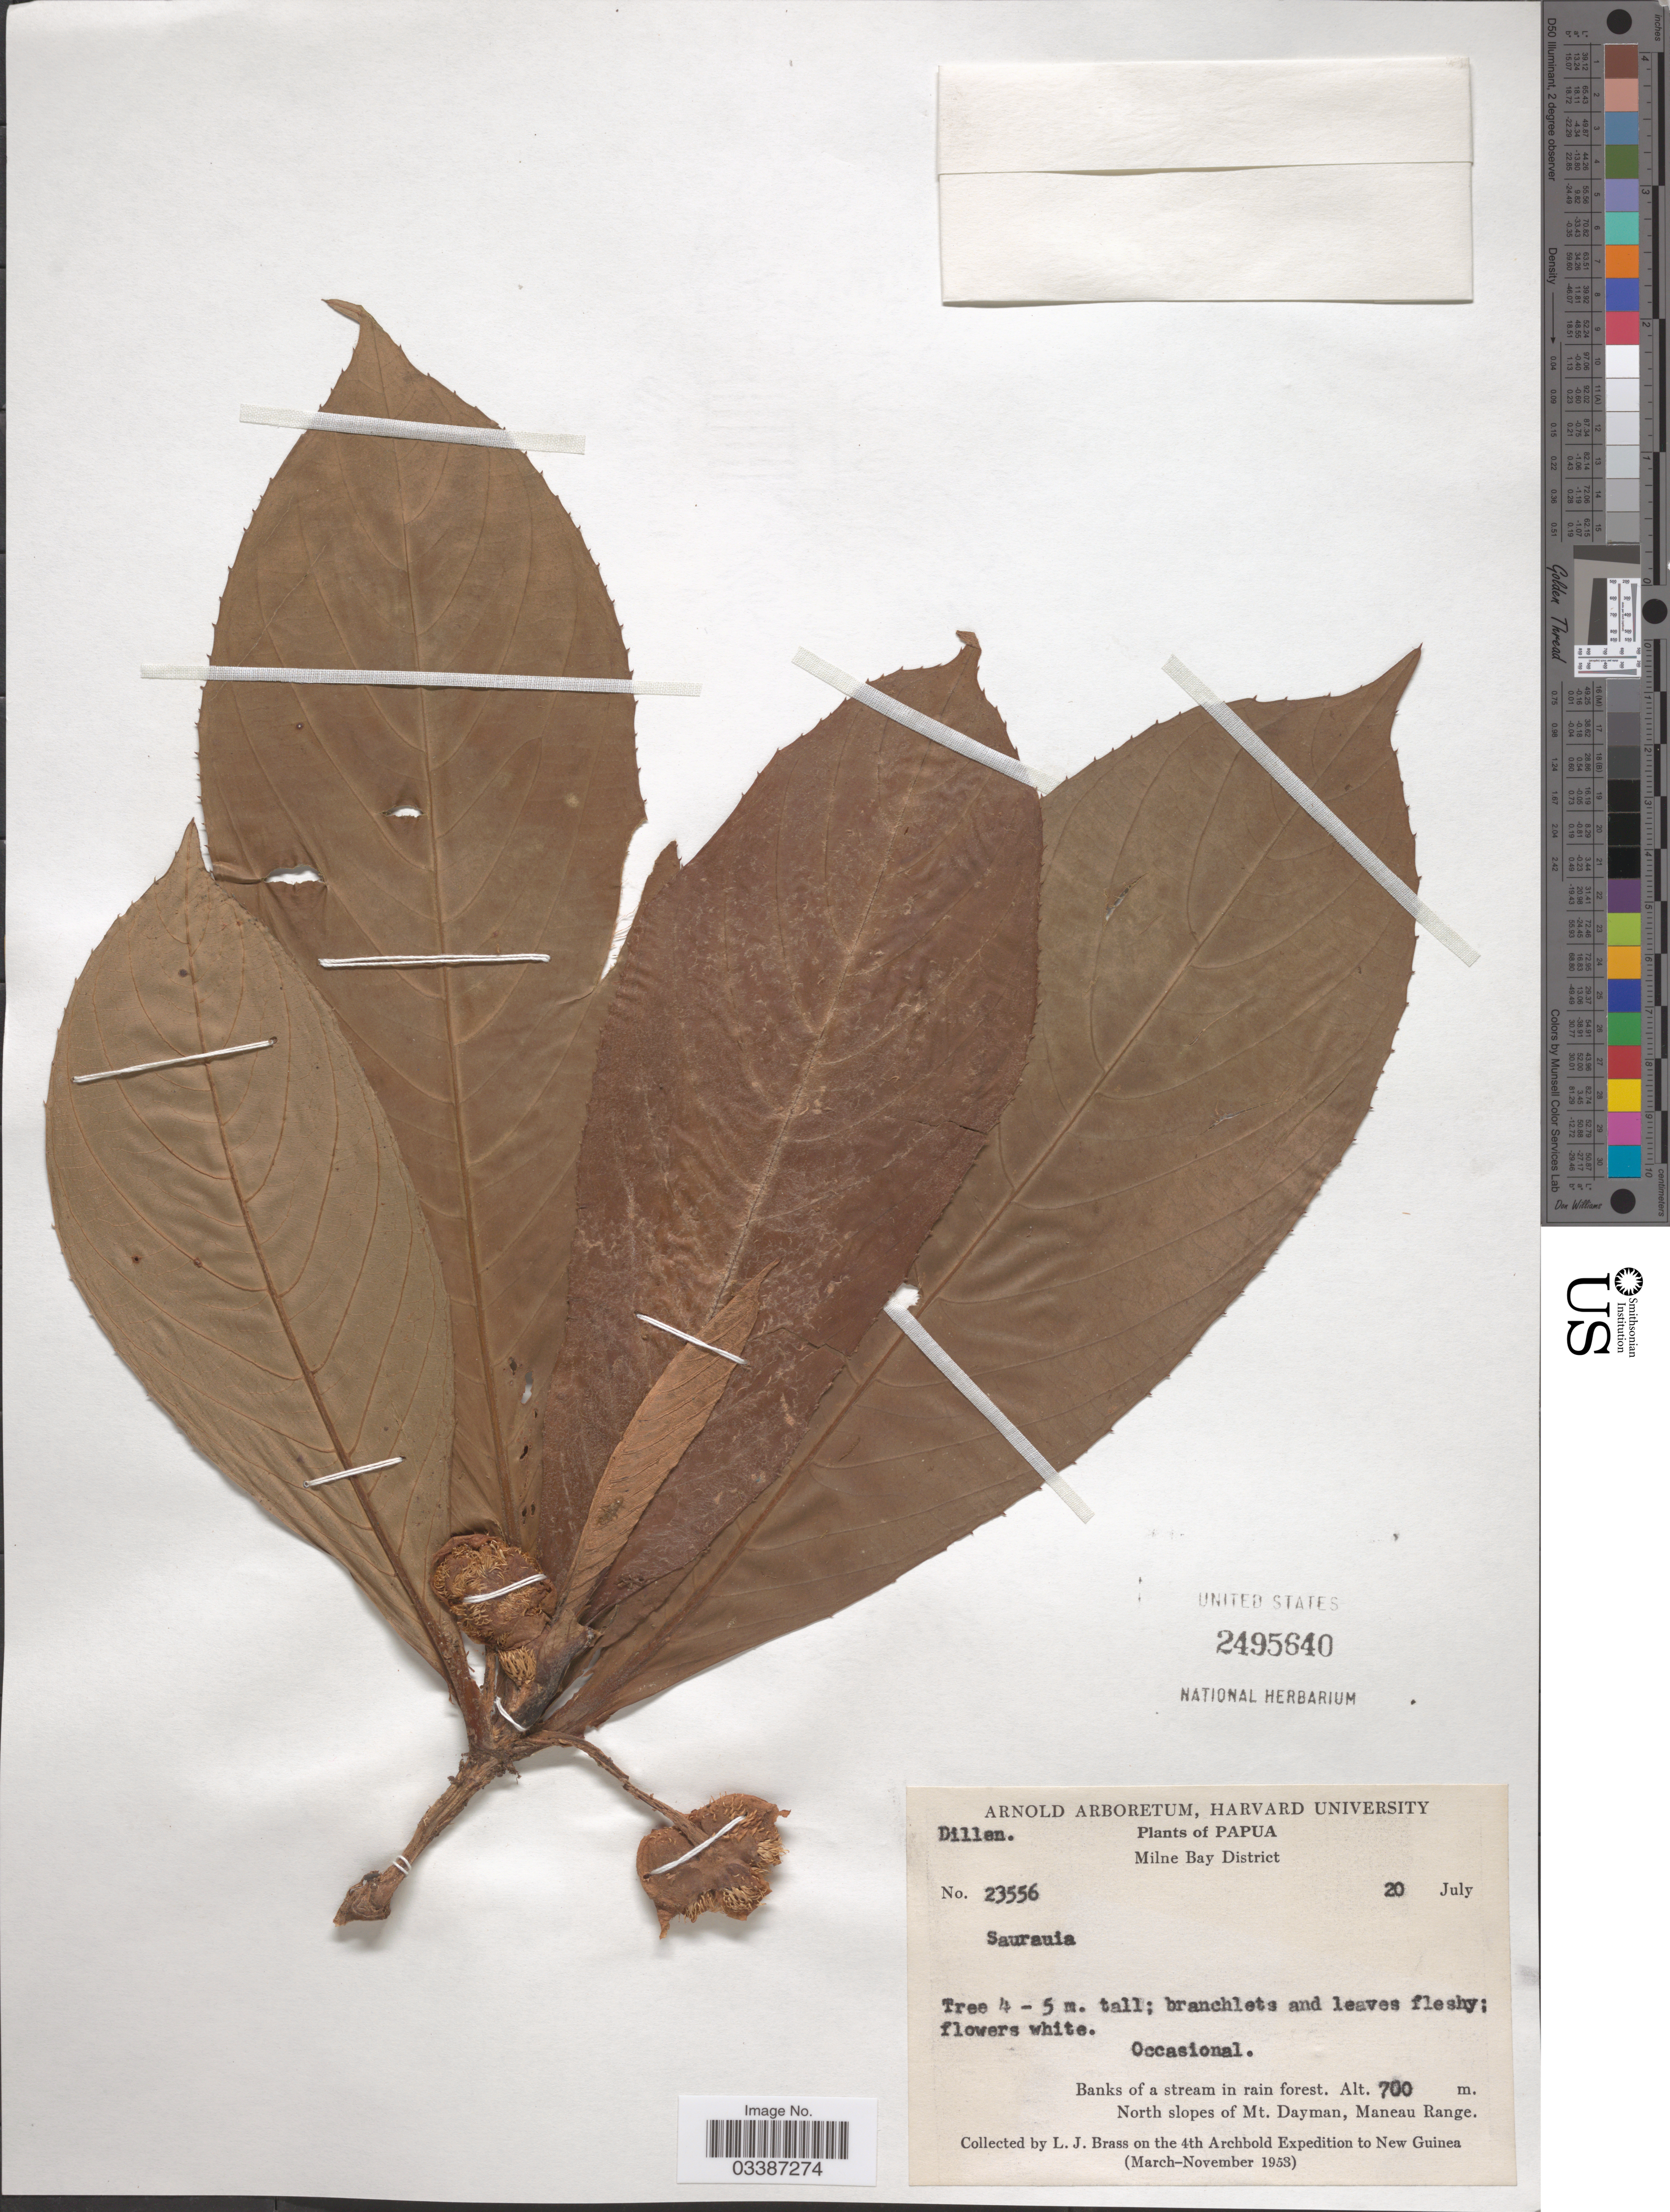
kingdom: Plantae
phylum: Tracheophyta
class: Magnoliopsida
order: Ericales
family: Actinidiaceae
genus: Saurauia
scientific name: Saurauia sp.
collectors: L. J. Brass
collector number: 23556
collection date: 1953-07-20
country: Papua New Guinea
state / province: Milne Bay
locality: Papua. Milne Bay District. Banks of a stream in rain forest. North slopes of Mt. Dayman, Maneau Range.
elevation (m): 700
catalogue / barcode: US 2495640